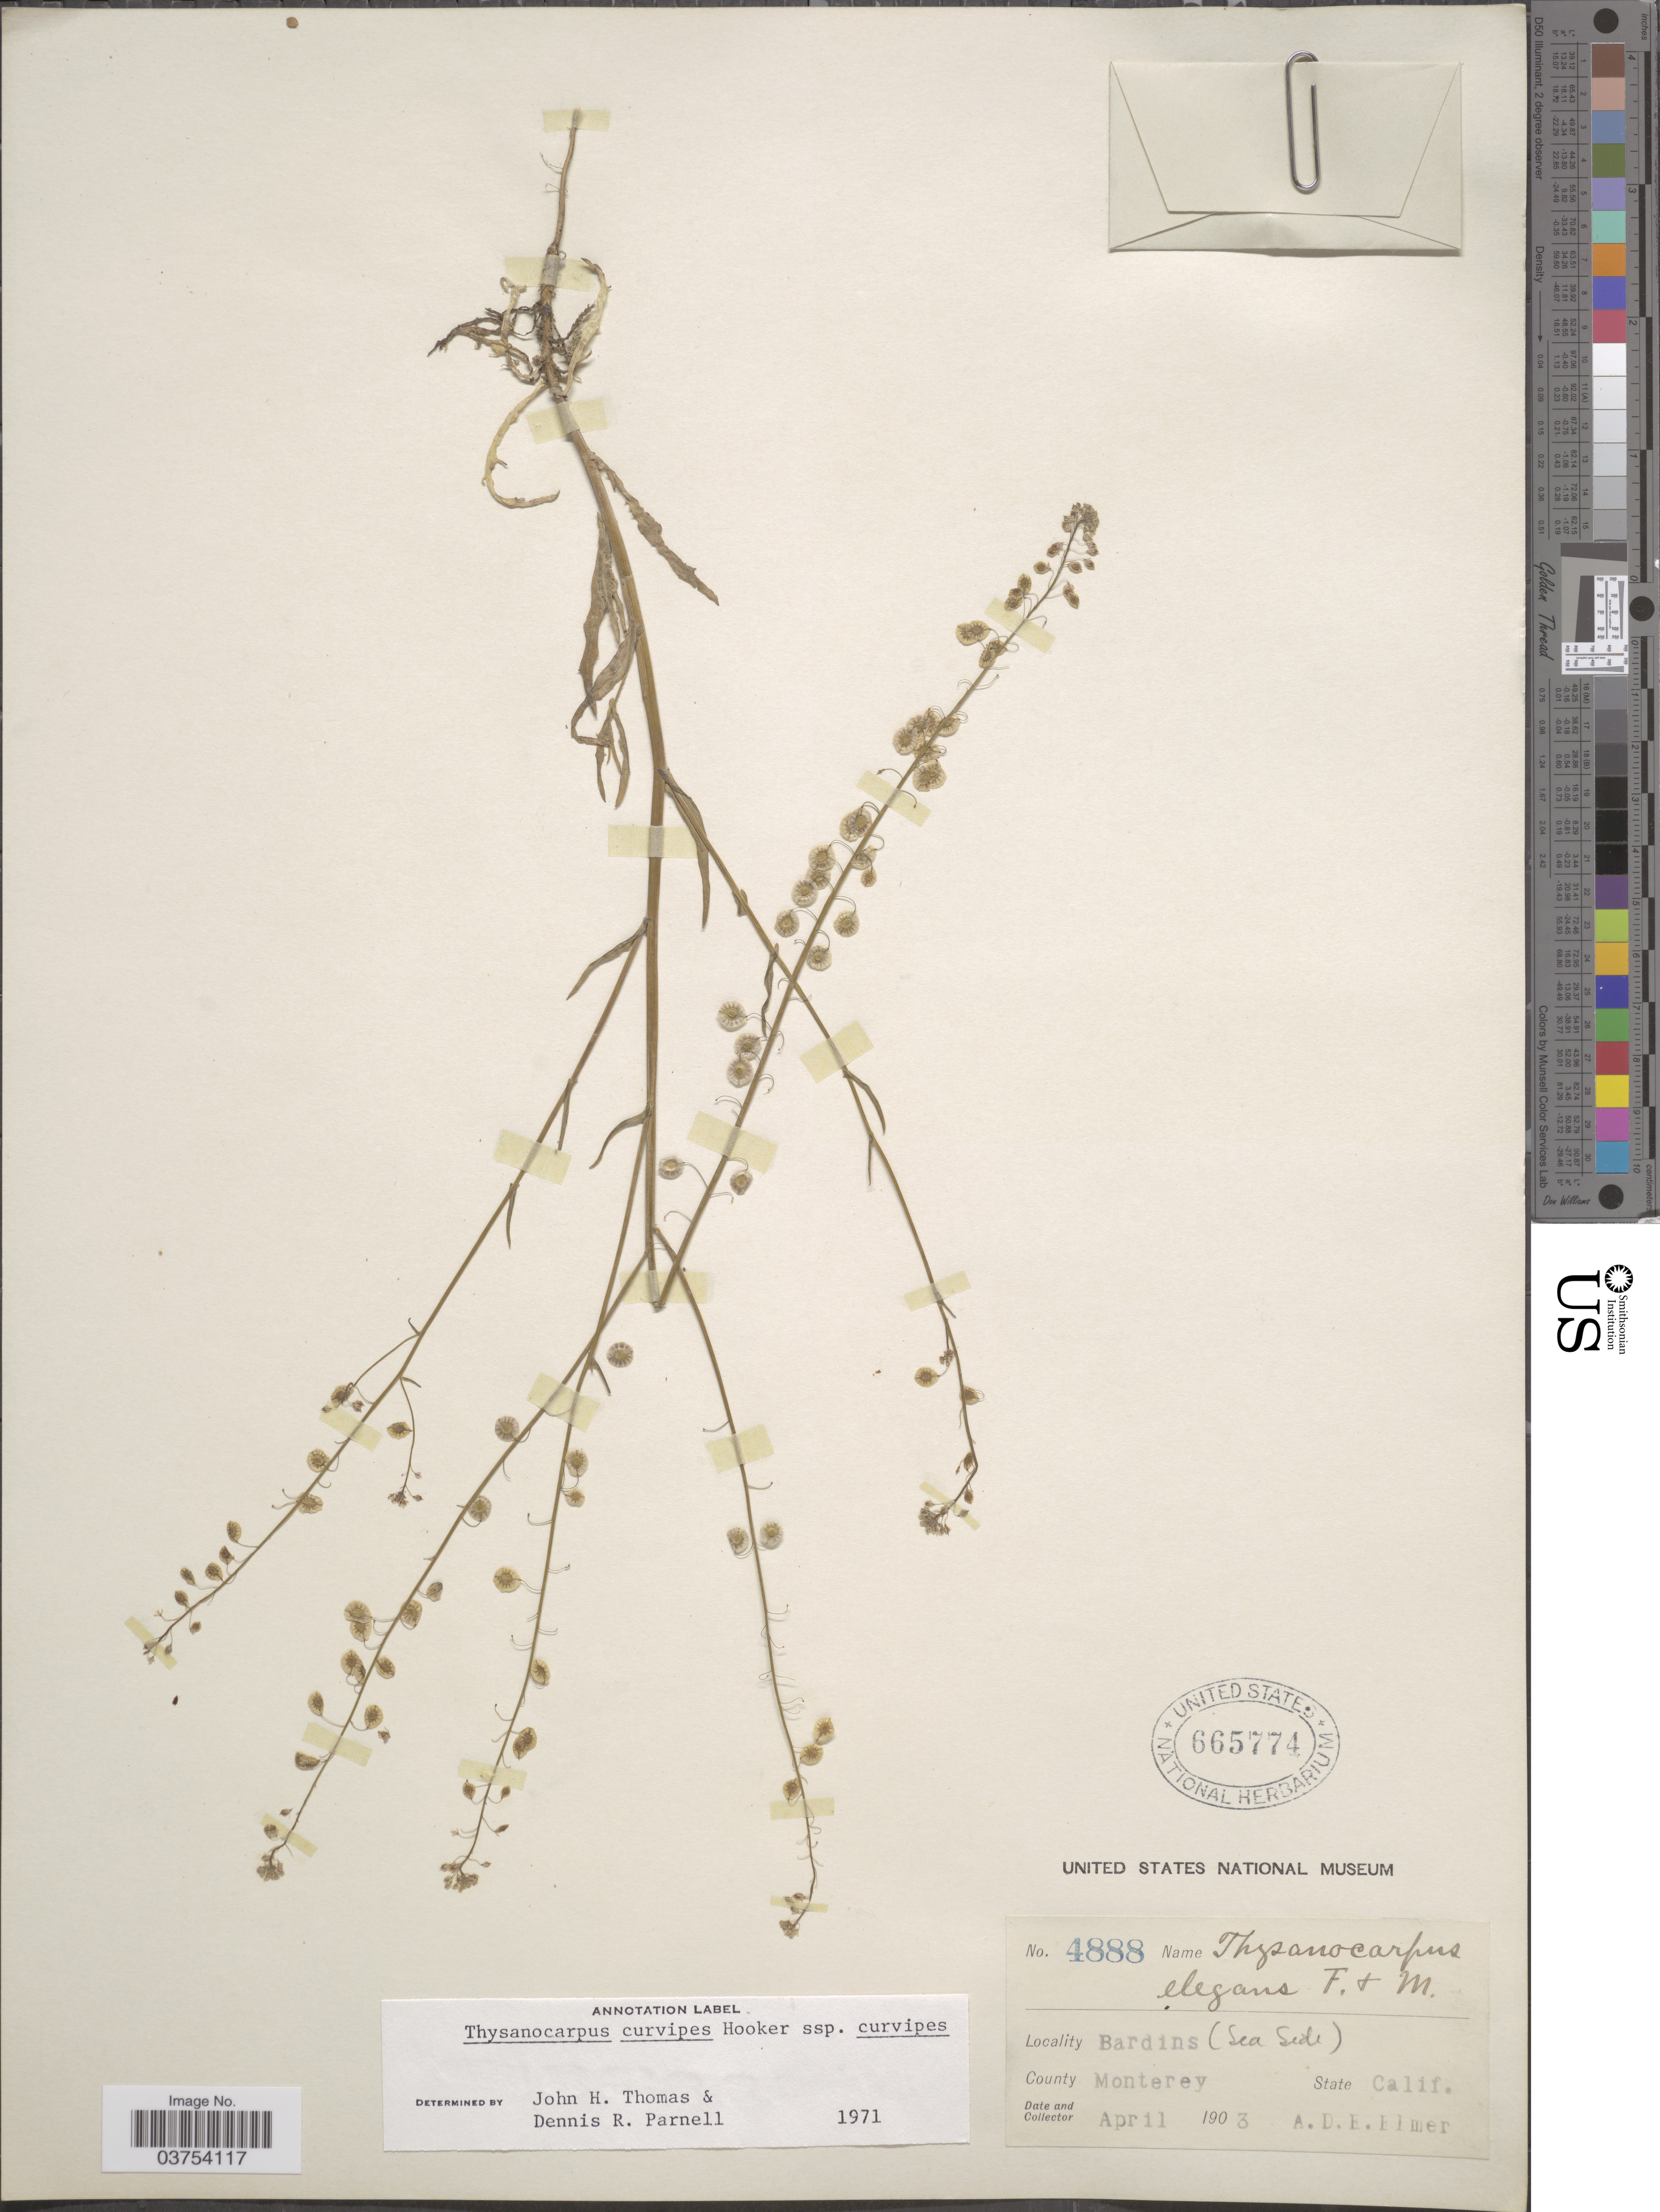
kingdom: Plantae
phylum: Tracheophyta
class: Magnoliopsida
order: Brassicales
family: Brassicaceae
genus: Thysanocarpus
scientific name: Thysanocarpus curvipes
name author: Hook.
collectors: A. D. E. Elmer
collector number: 4888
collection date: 1903-04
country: United States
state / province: California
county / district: Monterey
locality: Bardins (Sea Side). County Monterey.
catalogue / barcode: US 665774